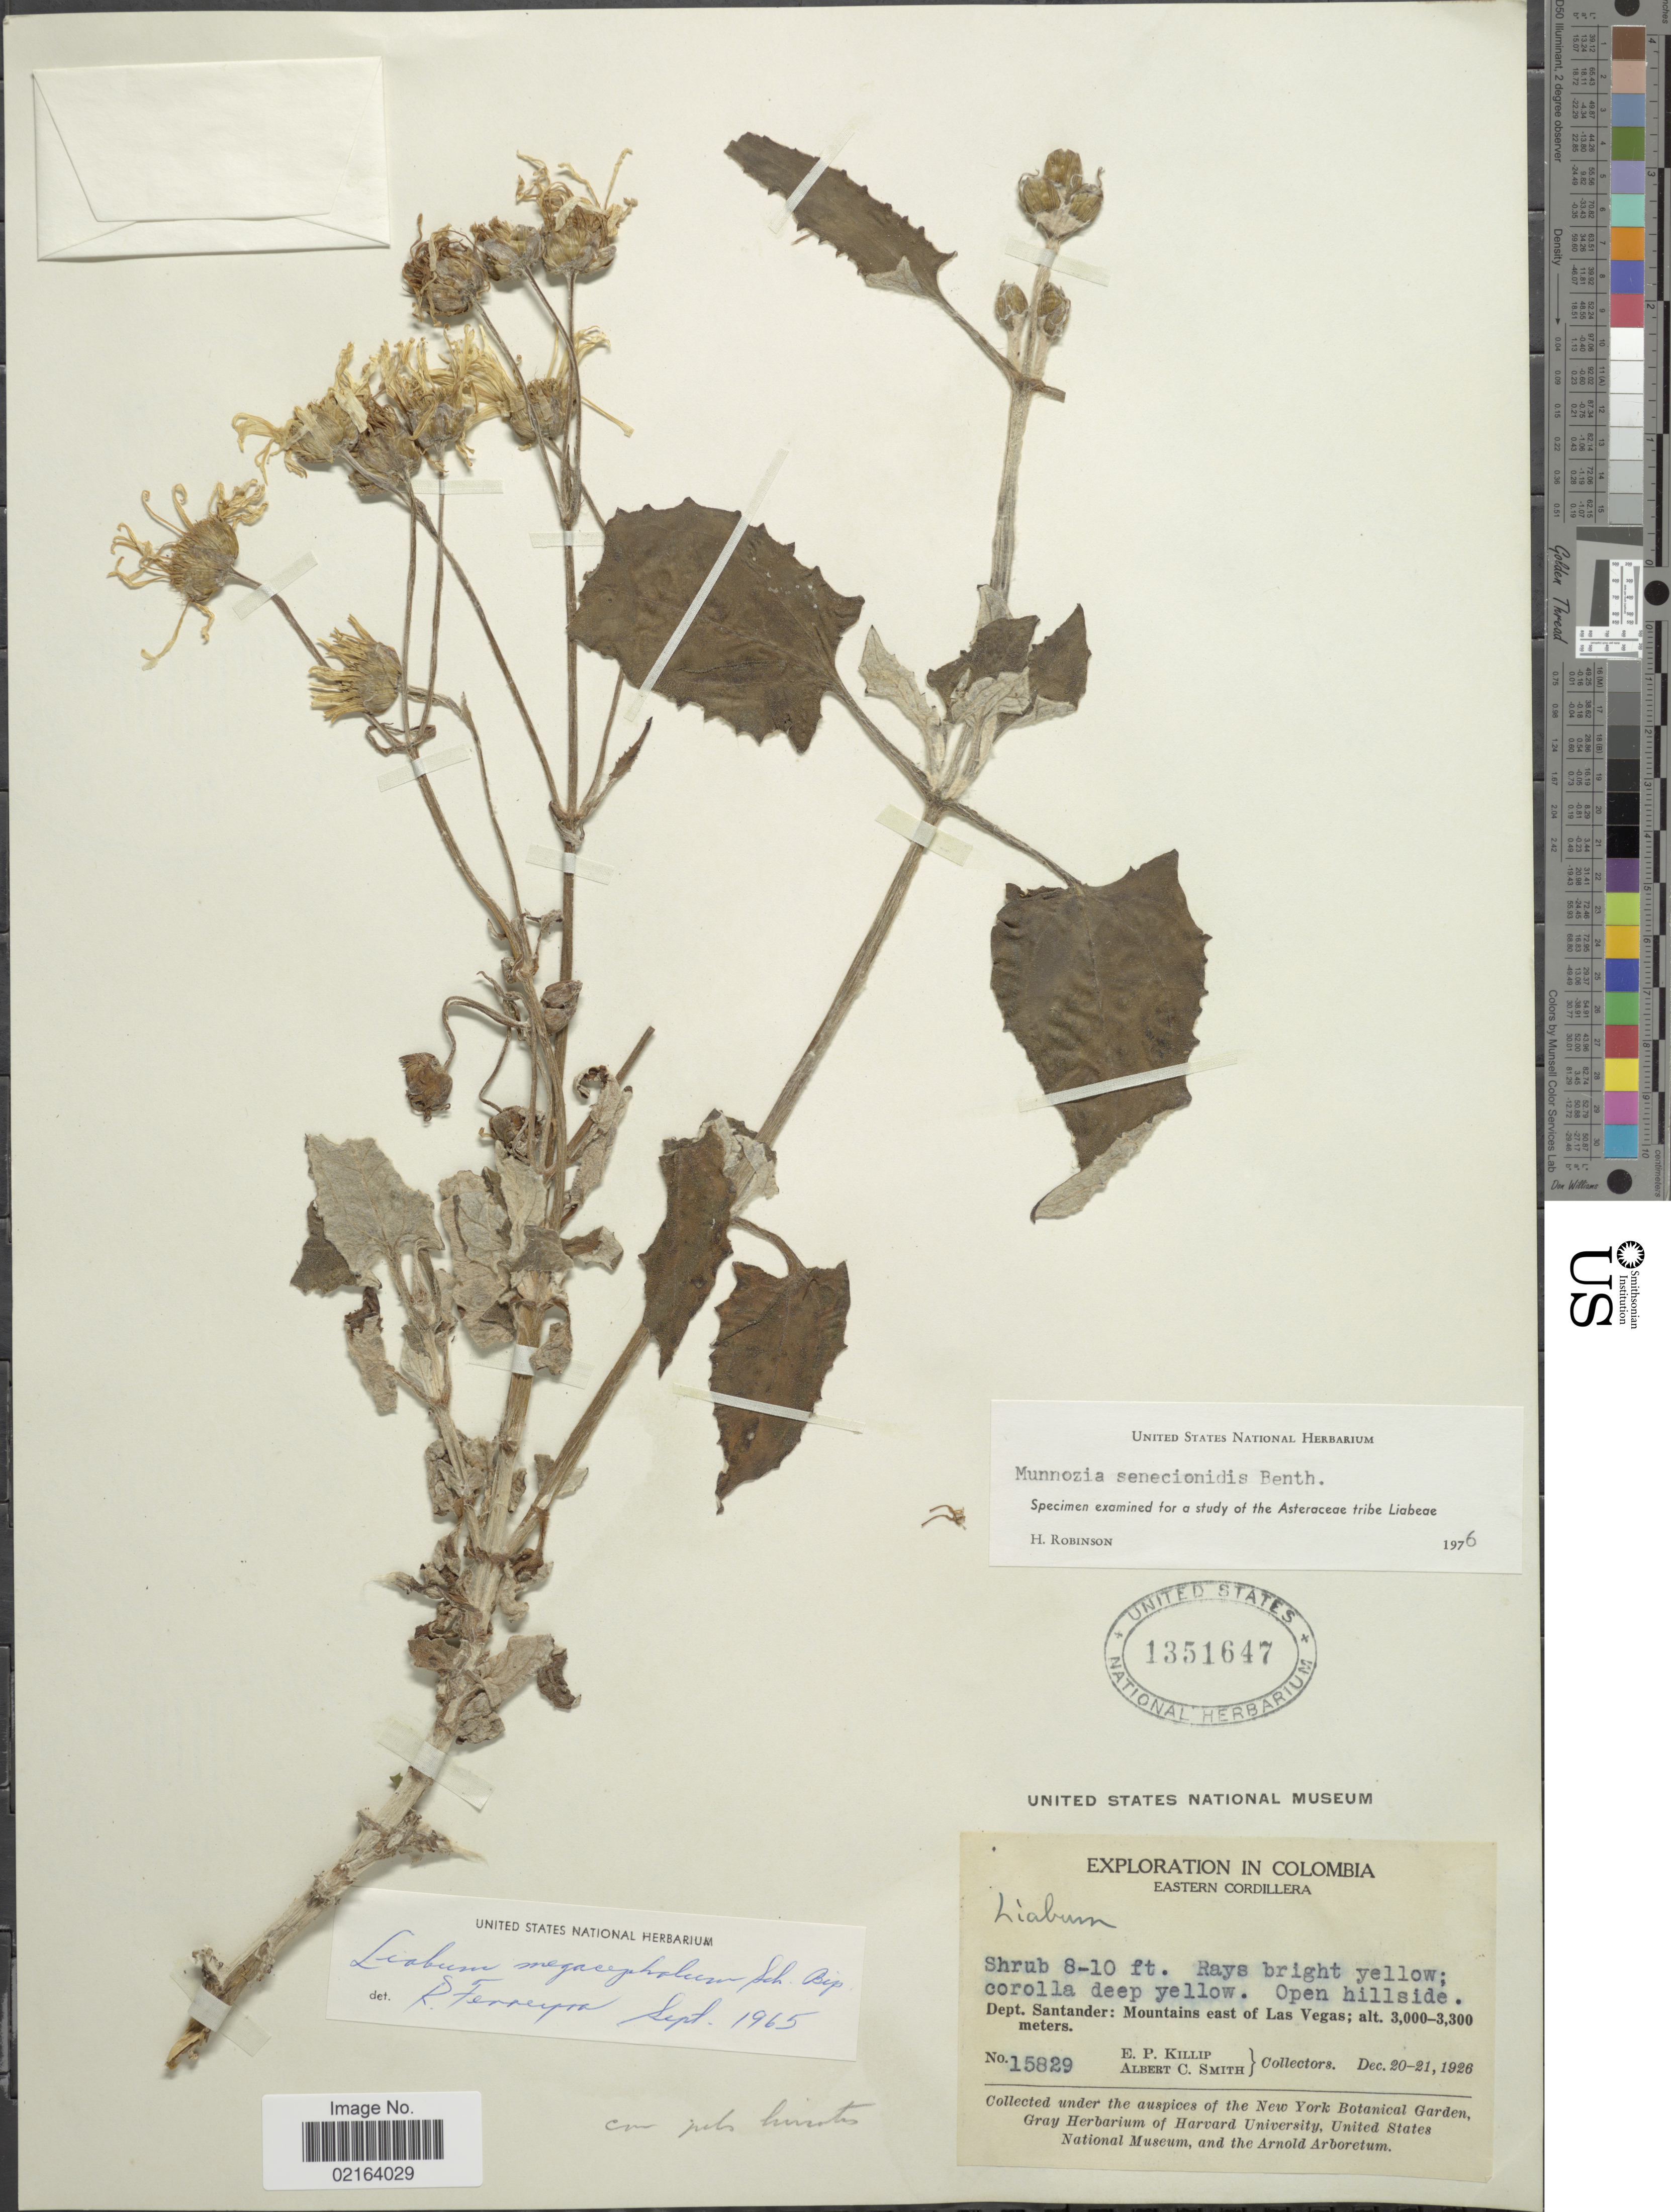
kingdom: Plantae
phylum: Tracheophyta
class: Magnoliopsida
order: Asterales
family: Asteraceae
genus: Munnozia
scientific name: Munnozia senecionidis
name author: Benth.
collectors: E. P. Killip & A. C. Smith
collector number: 15829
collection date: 1926-12-20/1926-12-21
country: Colombia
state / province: Santander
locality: Eastern Cordillera, Dept. Santander: Mountains east of Las Vegas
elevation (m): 3000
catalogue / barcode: US 1351647